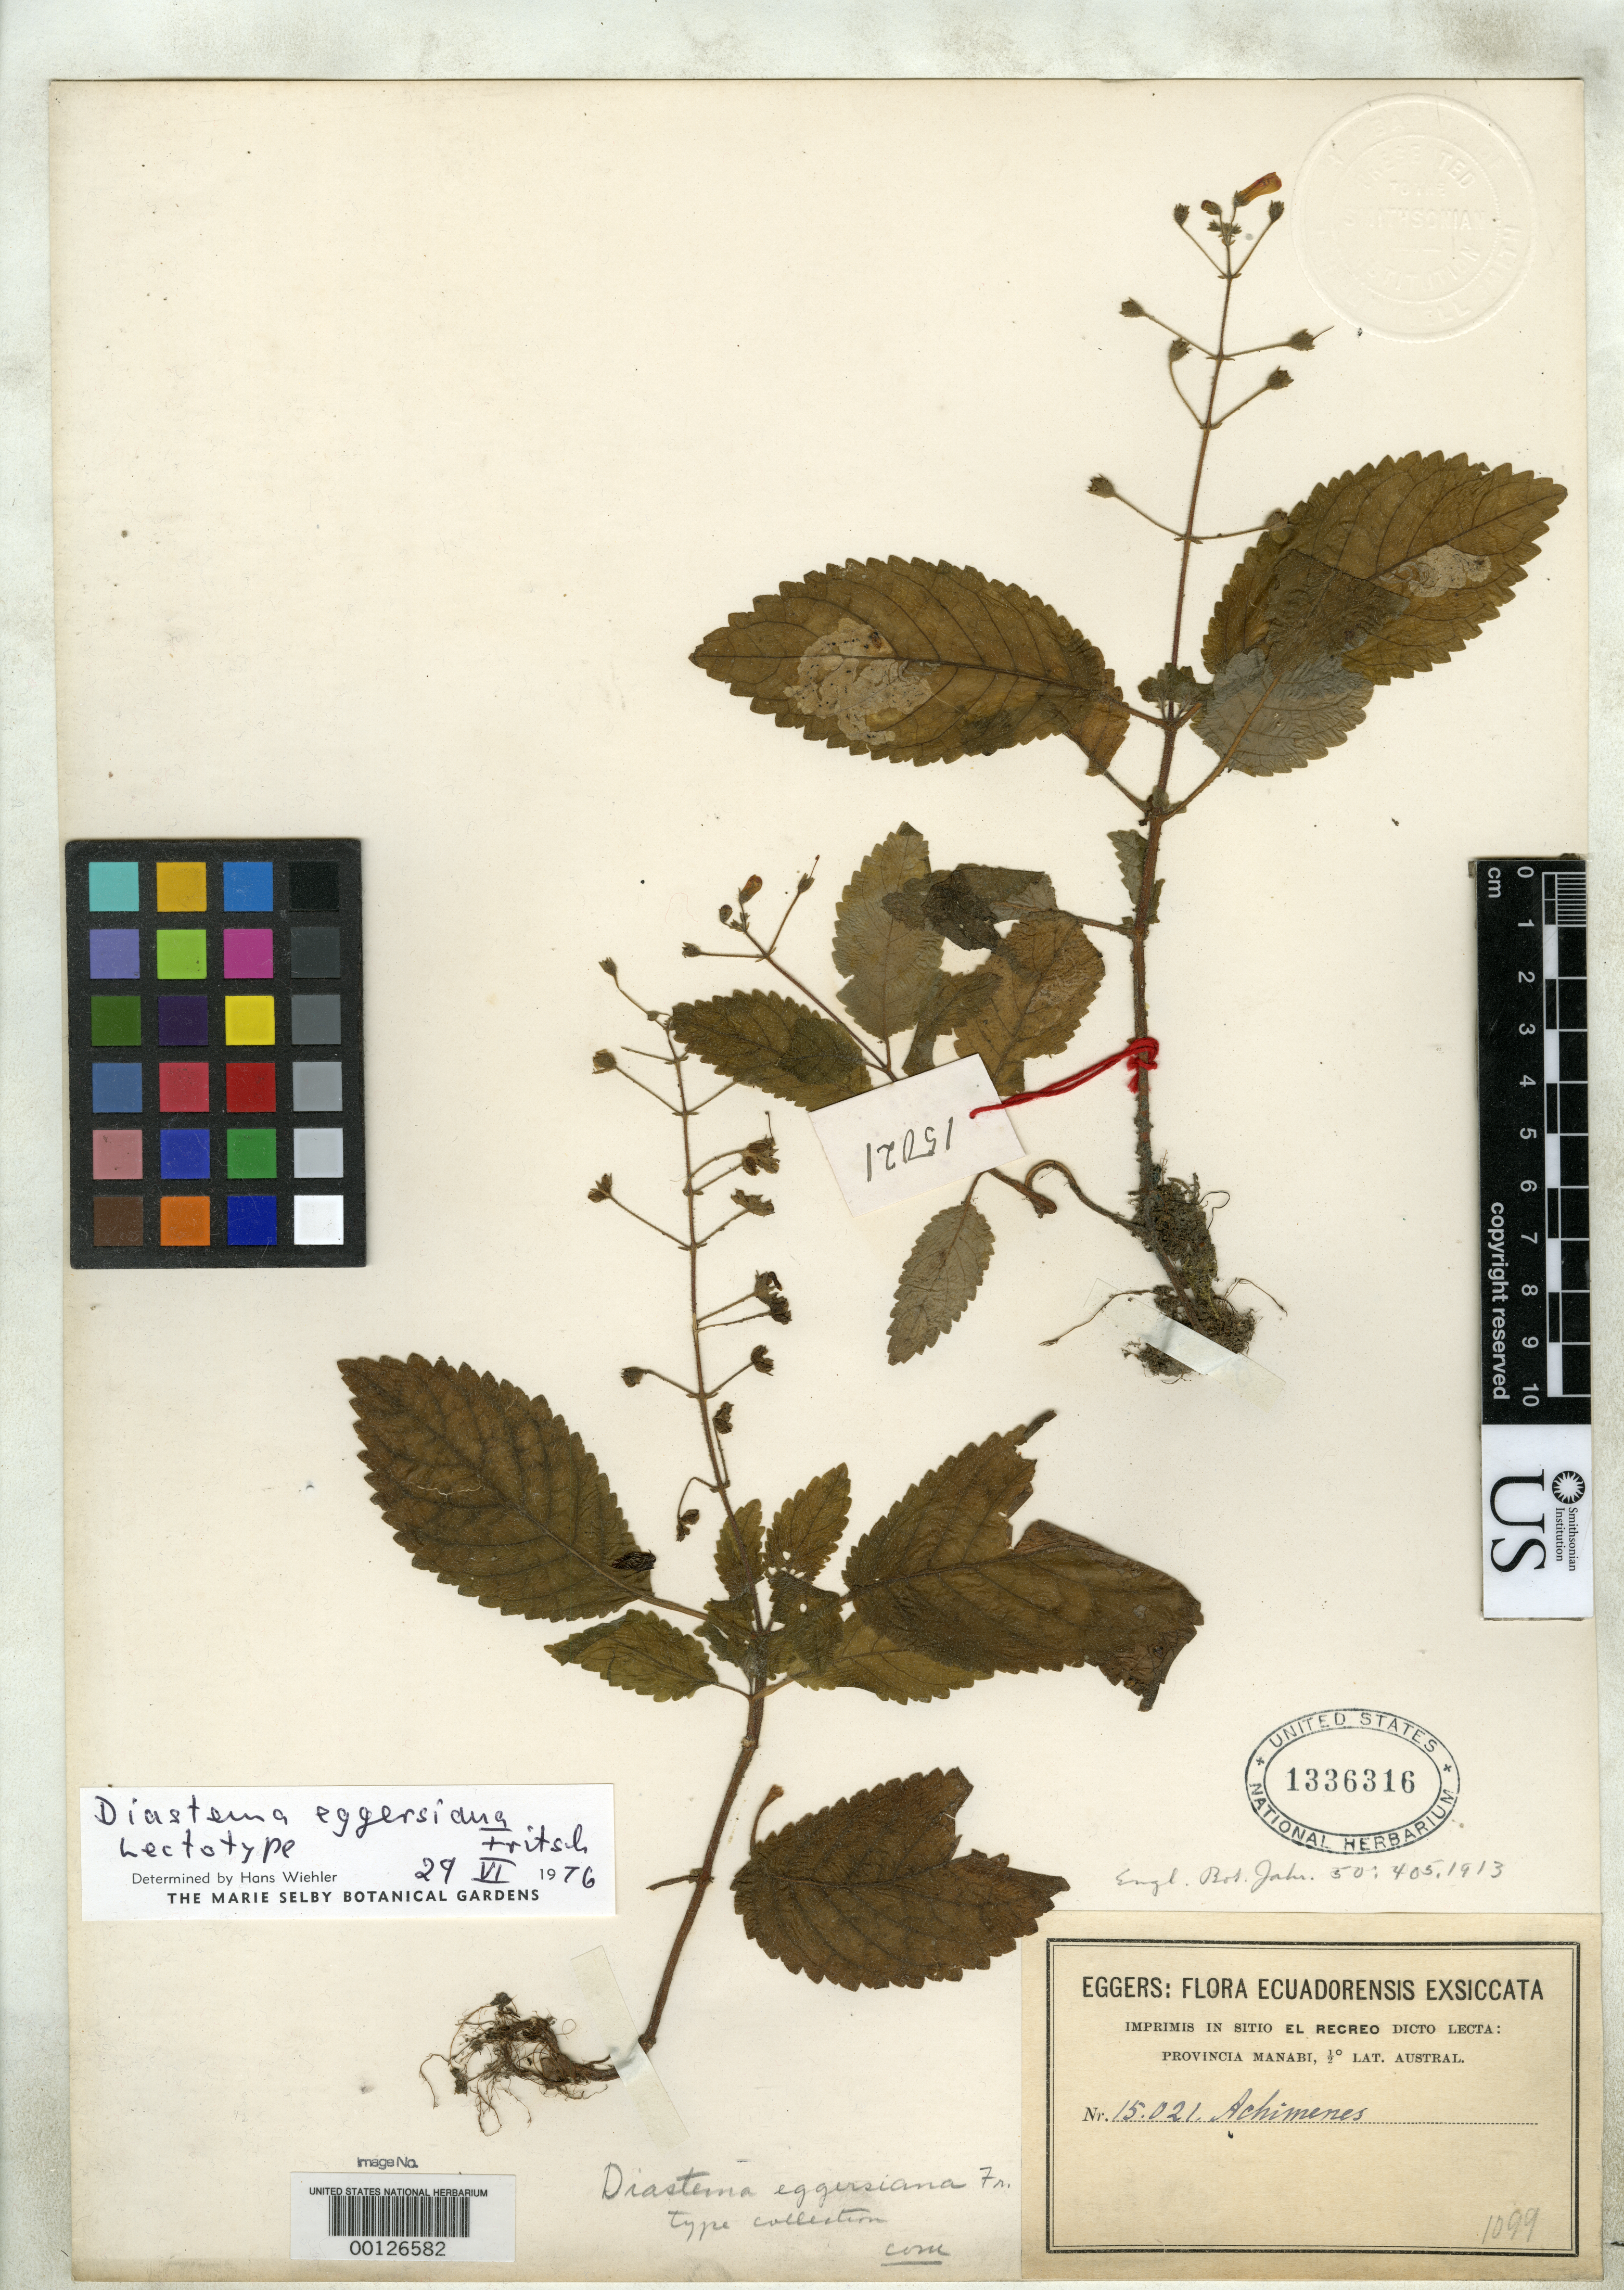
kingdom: Plantae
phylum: Tracheophyta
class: Magnoliopsida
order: Lamiales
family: Gesneriaceae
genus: Diastema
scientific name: Diastema eggersianum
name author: Fritsch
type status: Isotype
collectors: H. F. A. von Eggers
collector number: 15021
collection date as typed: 22 Aug 1893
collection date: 1893-08-22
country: Ecuador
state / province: Manabí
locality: Prope Hacienda El Recreo.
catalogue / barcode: US 1336316